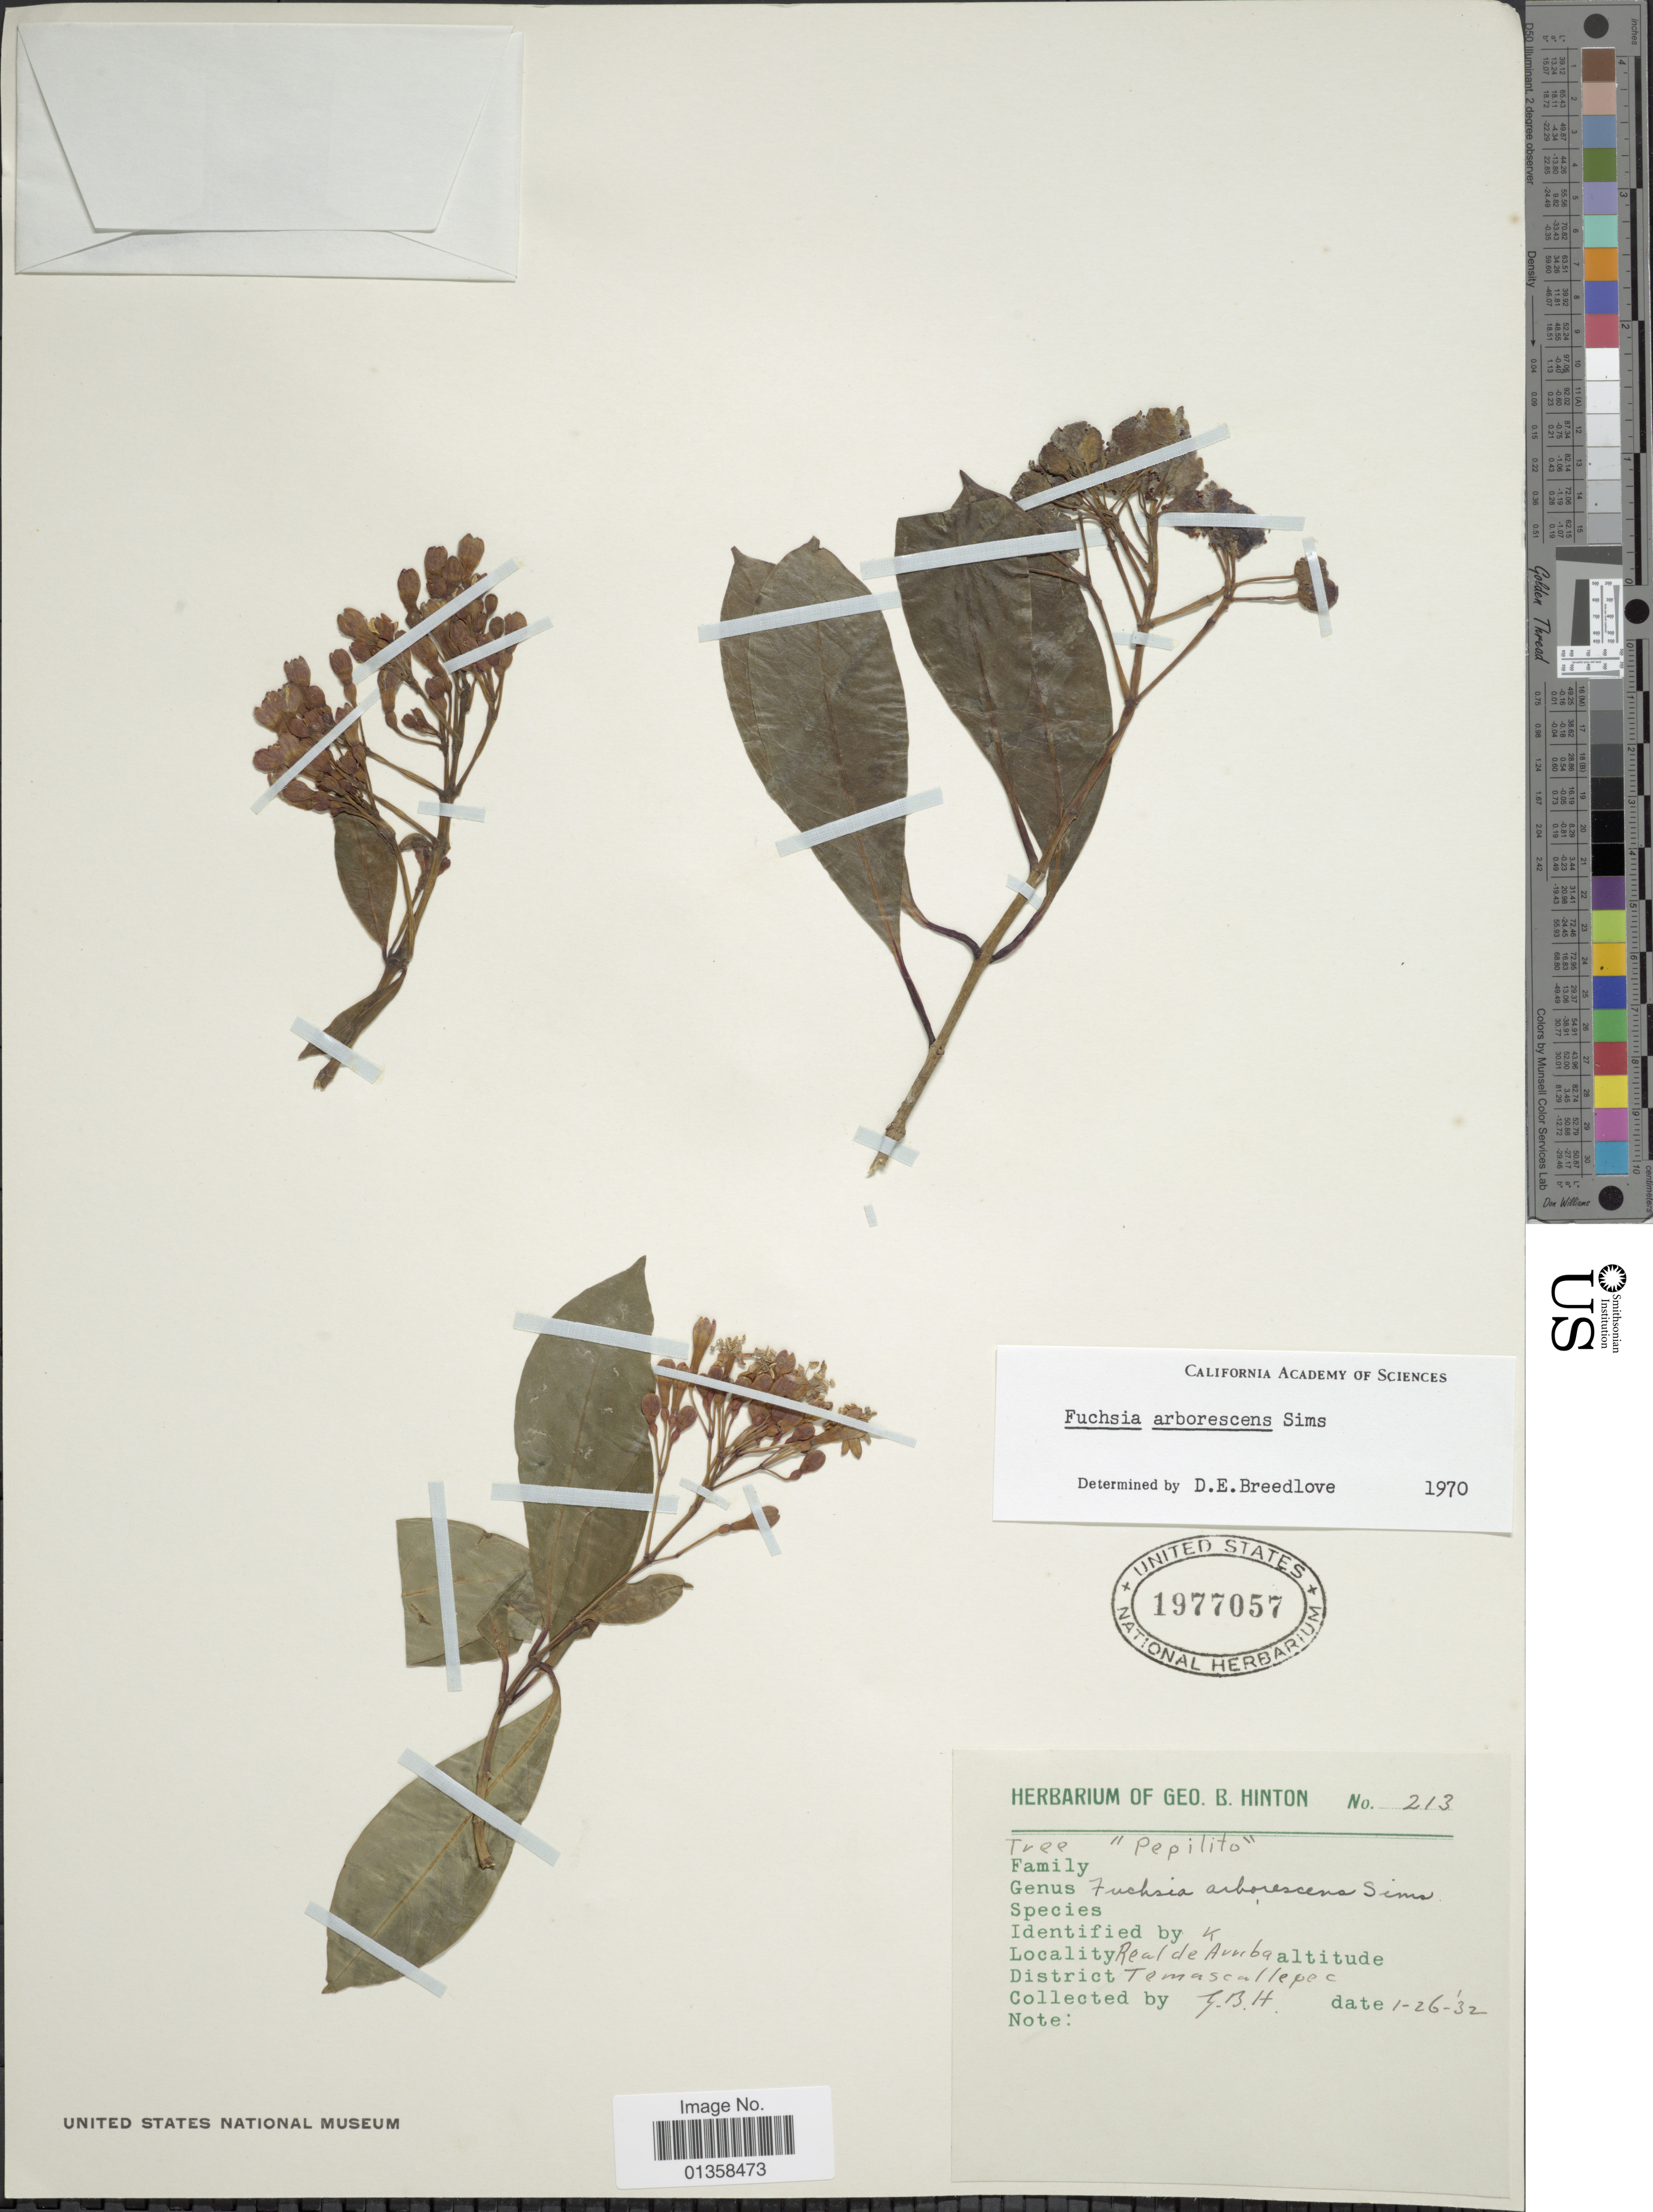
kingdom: Plantae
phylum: Tracheophyta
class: Magnoliopsida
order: Myrtales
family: Onagraceae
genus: Fuchsia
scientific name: Fuchsia arborescens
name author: Sims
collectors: G. B. Hinton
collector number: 213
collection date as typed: Transcribed d/m/y: 26/1/32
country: Mexico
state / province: México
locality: Real de Arriba, District Temascaltepec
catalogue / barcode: US 1977057